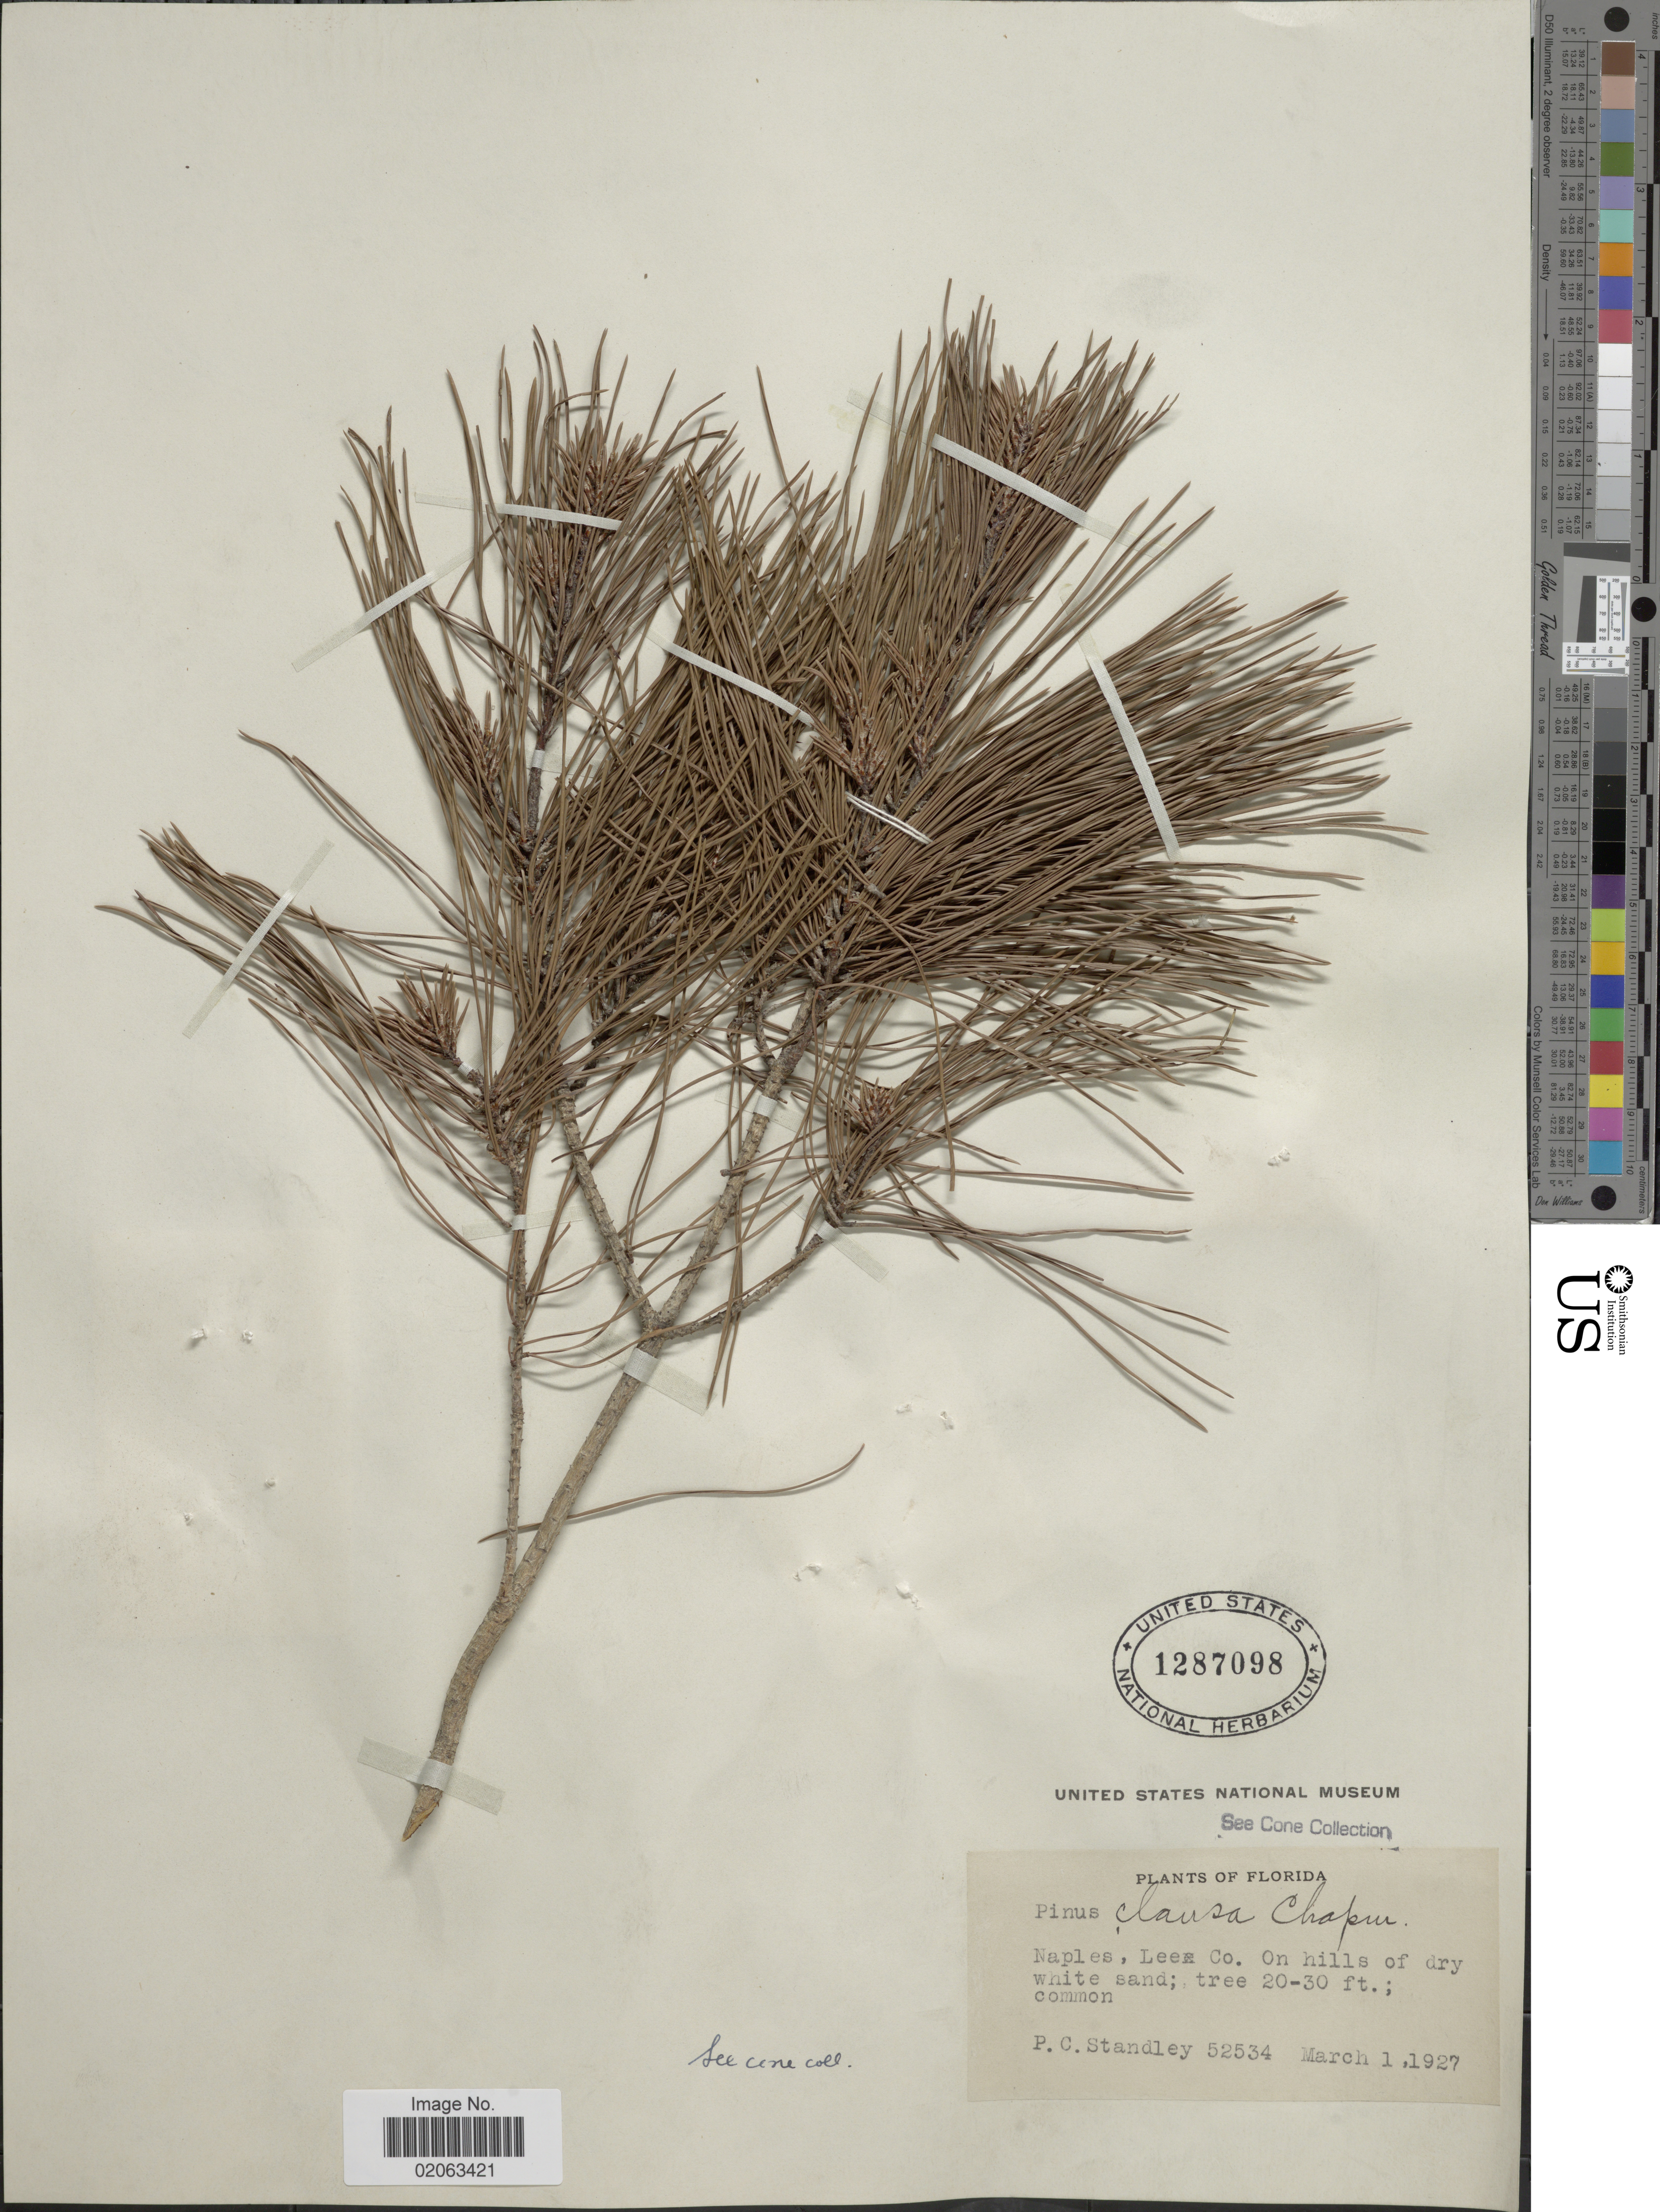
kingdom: Plantae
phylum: Tracheophyta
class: Pinopsida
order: Pinales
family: Pinaceae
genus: Pinus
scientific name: Pinus clausa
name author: (Chapm. ex Engelm.) Vasey ex Sarg.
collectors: P. C. Standley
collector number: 52534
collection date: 1927-03-01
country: United States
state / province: Florida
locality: Florida. Naples, Lee [illegible text] Co. on Hills of dry sand.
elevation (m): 6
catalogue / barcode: US 1287098